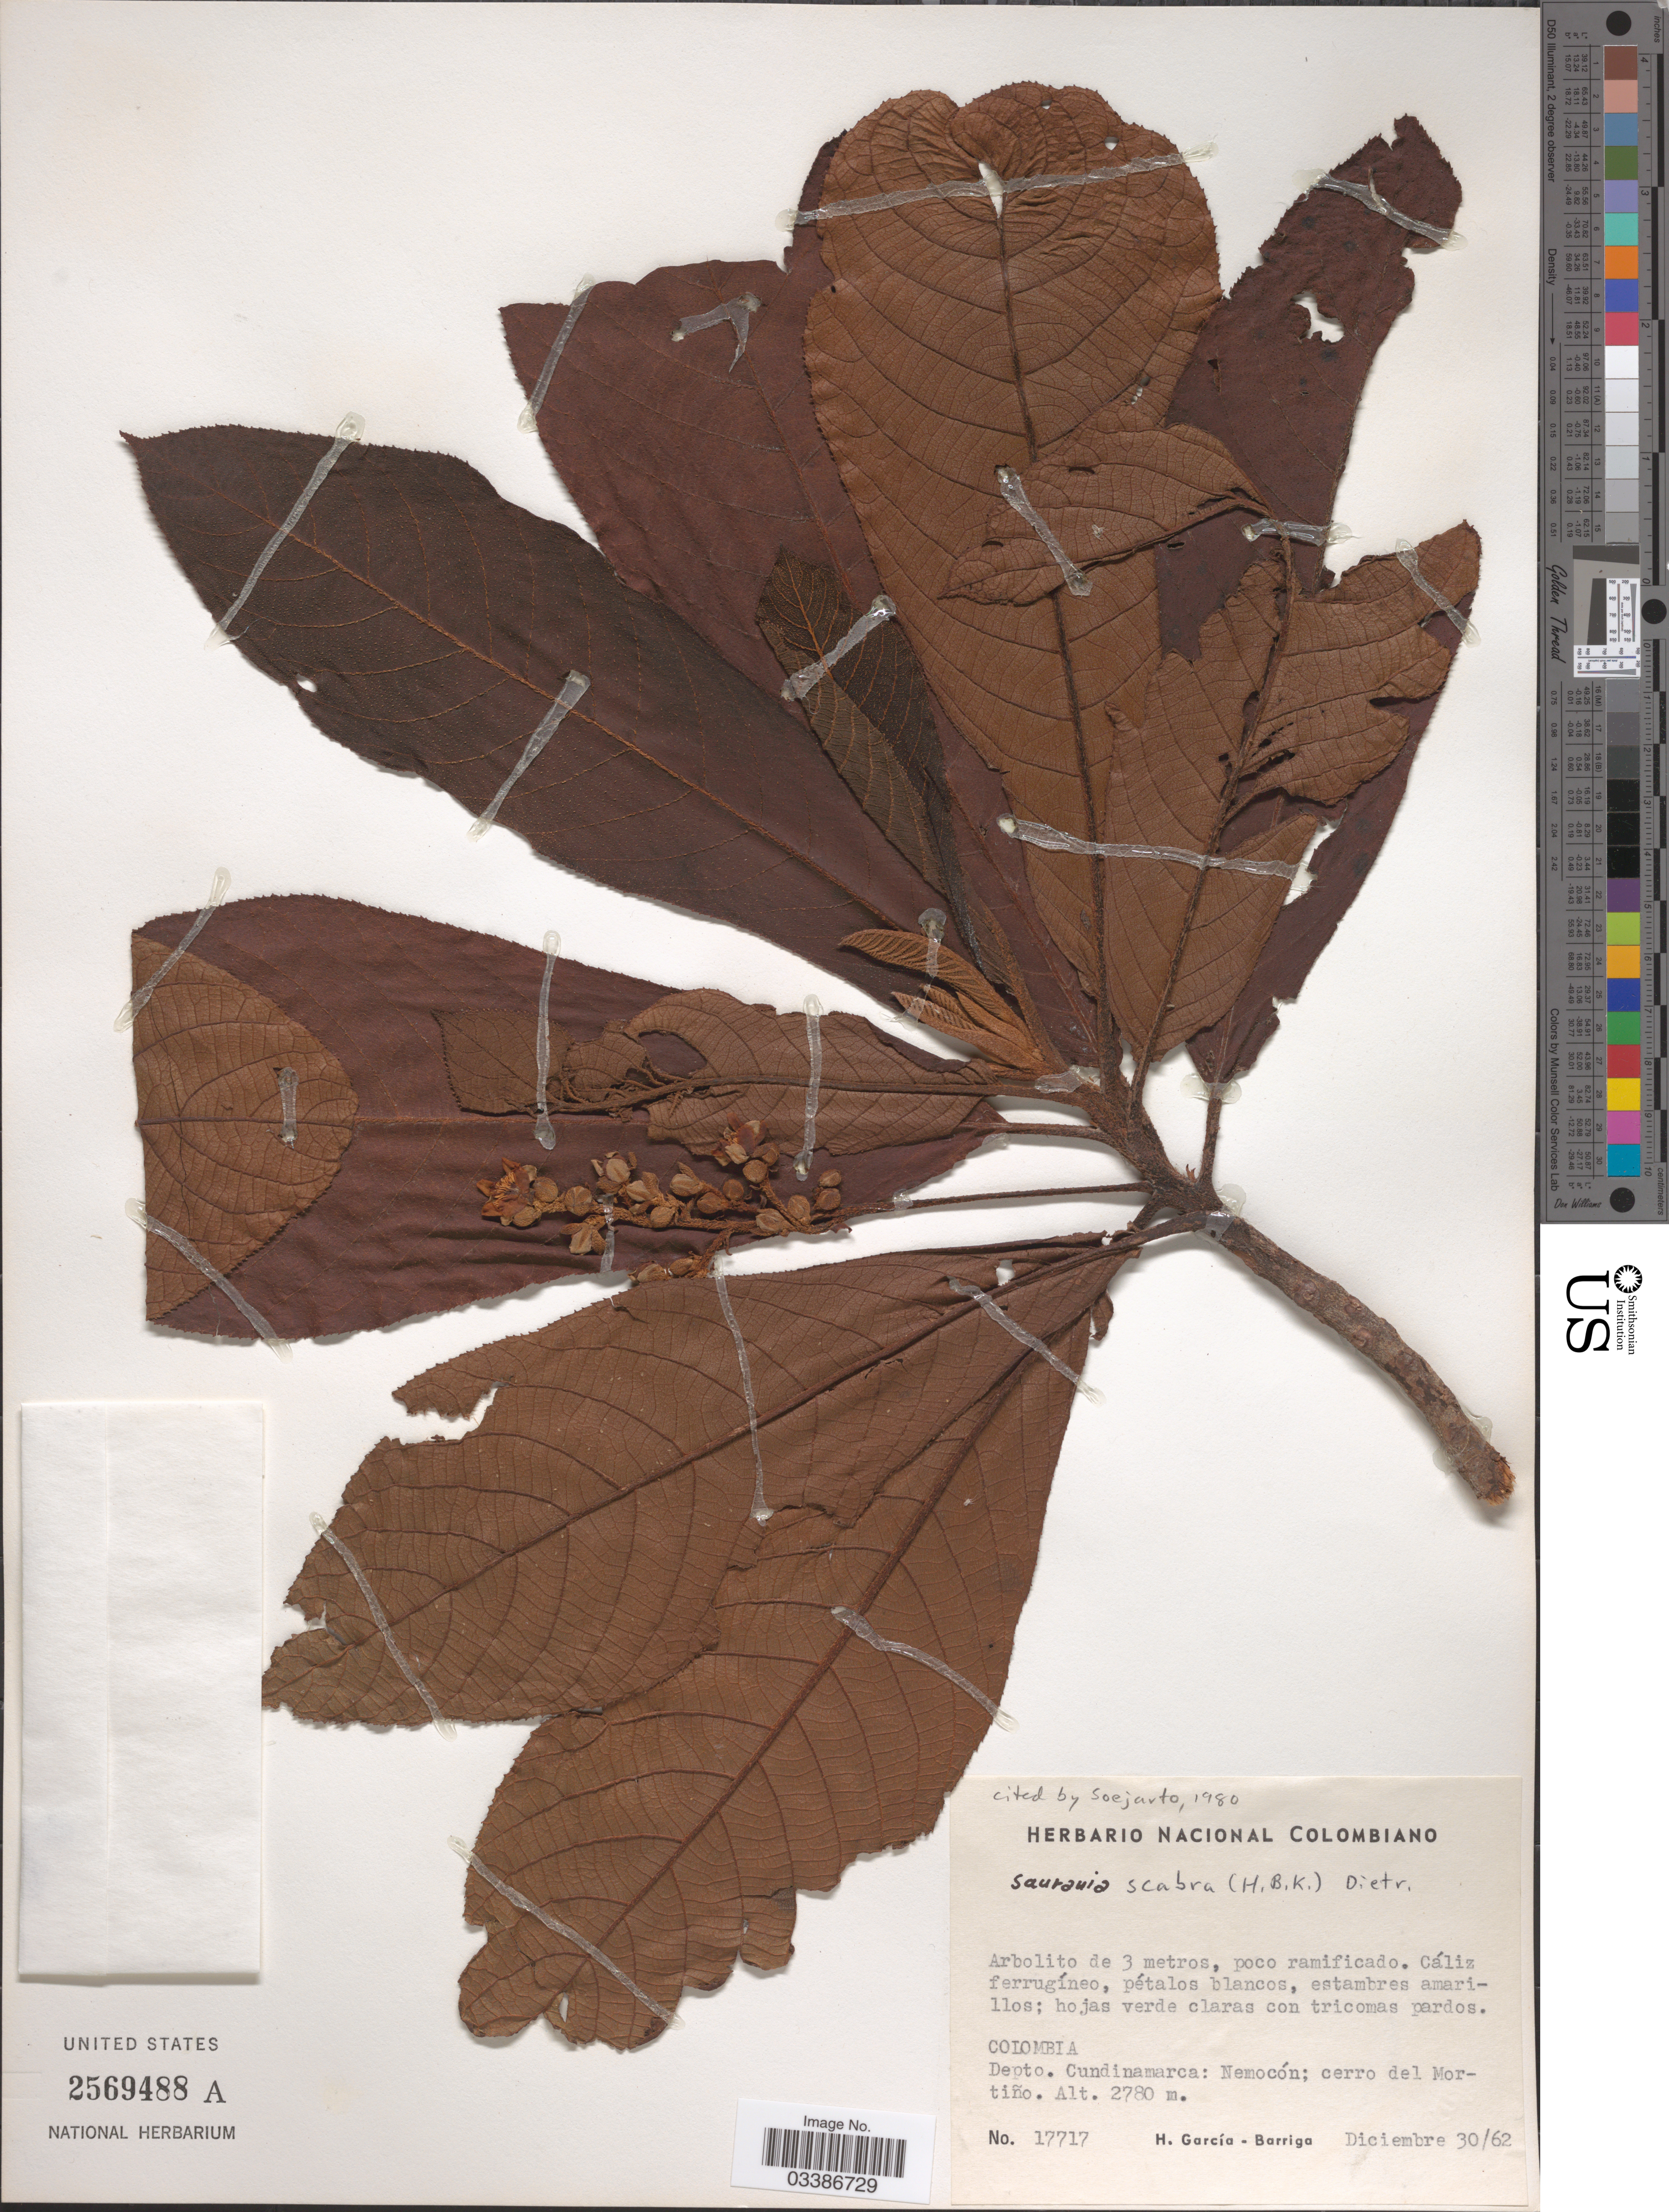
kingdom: Plantae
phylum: Tracheophyta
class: Magnoliopsida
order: Ericales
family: Actinidiaceae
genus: Saurauia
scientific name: Saurauia scabra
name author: (Kunth) D. Dietr.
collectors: H. García Barriga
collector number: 17717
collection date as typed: Transcribed d/m/y: 30/12/62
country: Colombia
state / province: Cundinamarca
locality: Depto. Cundinamarca: Nemocón; cerro del Mortiño.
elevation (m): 2780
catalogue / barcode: US 2569488A